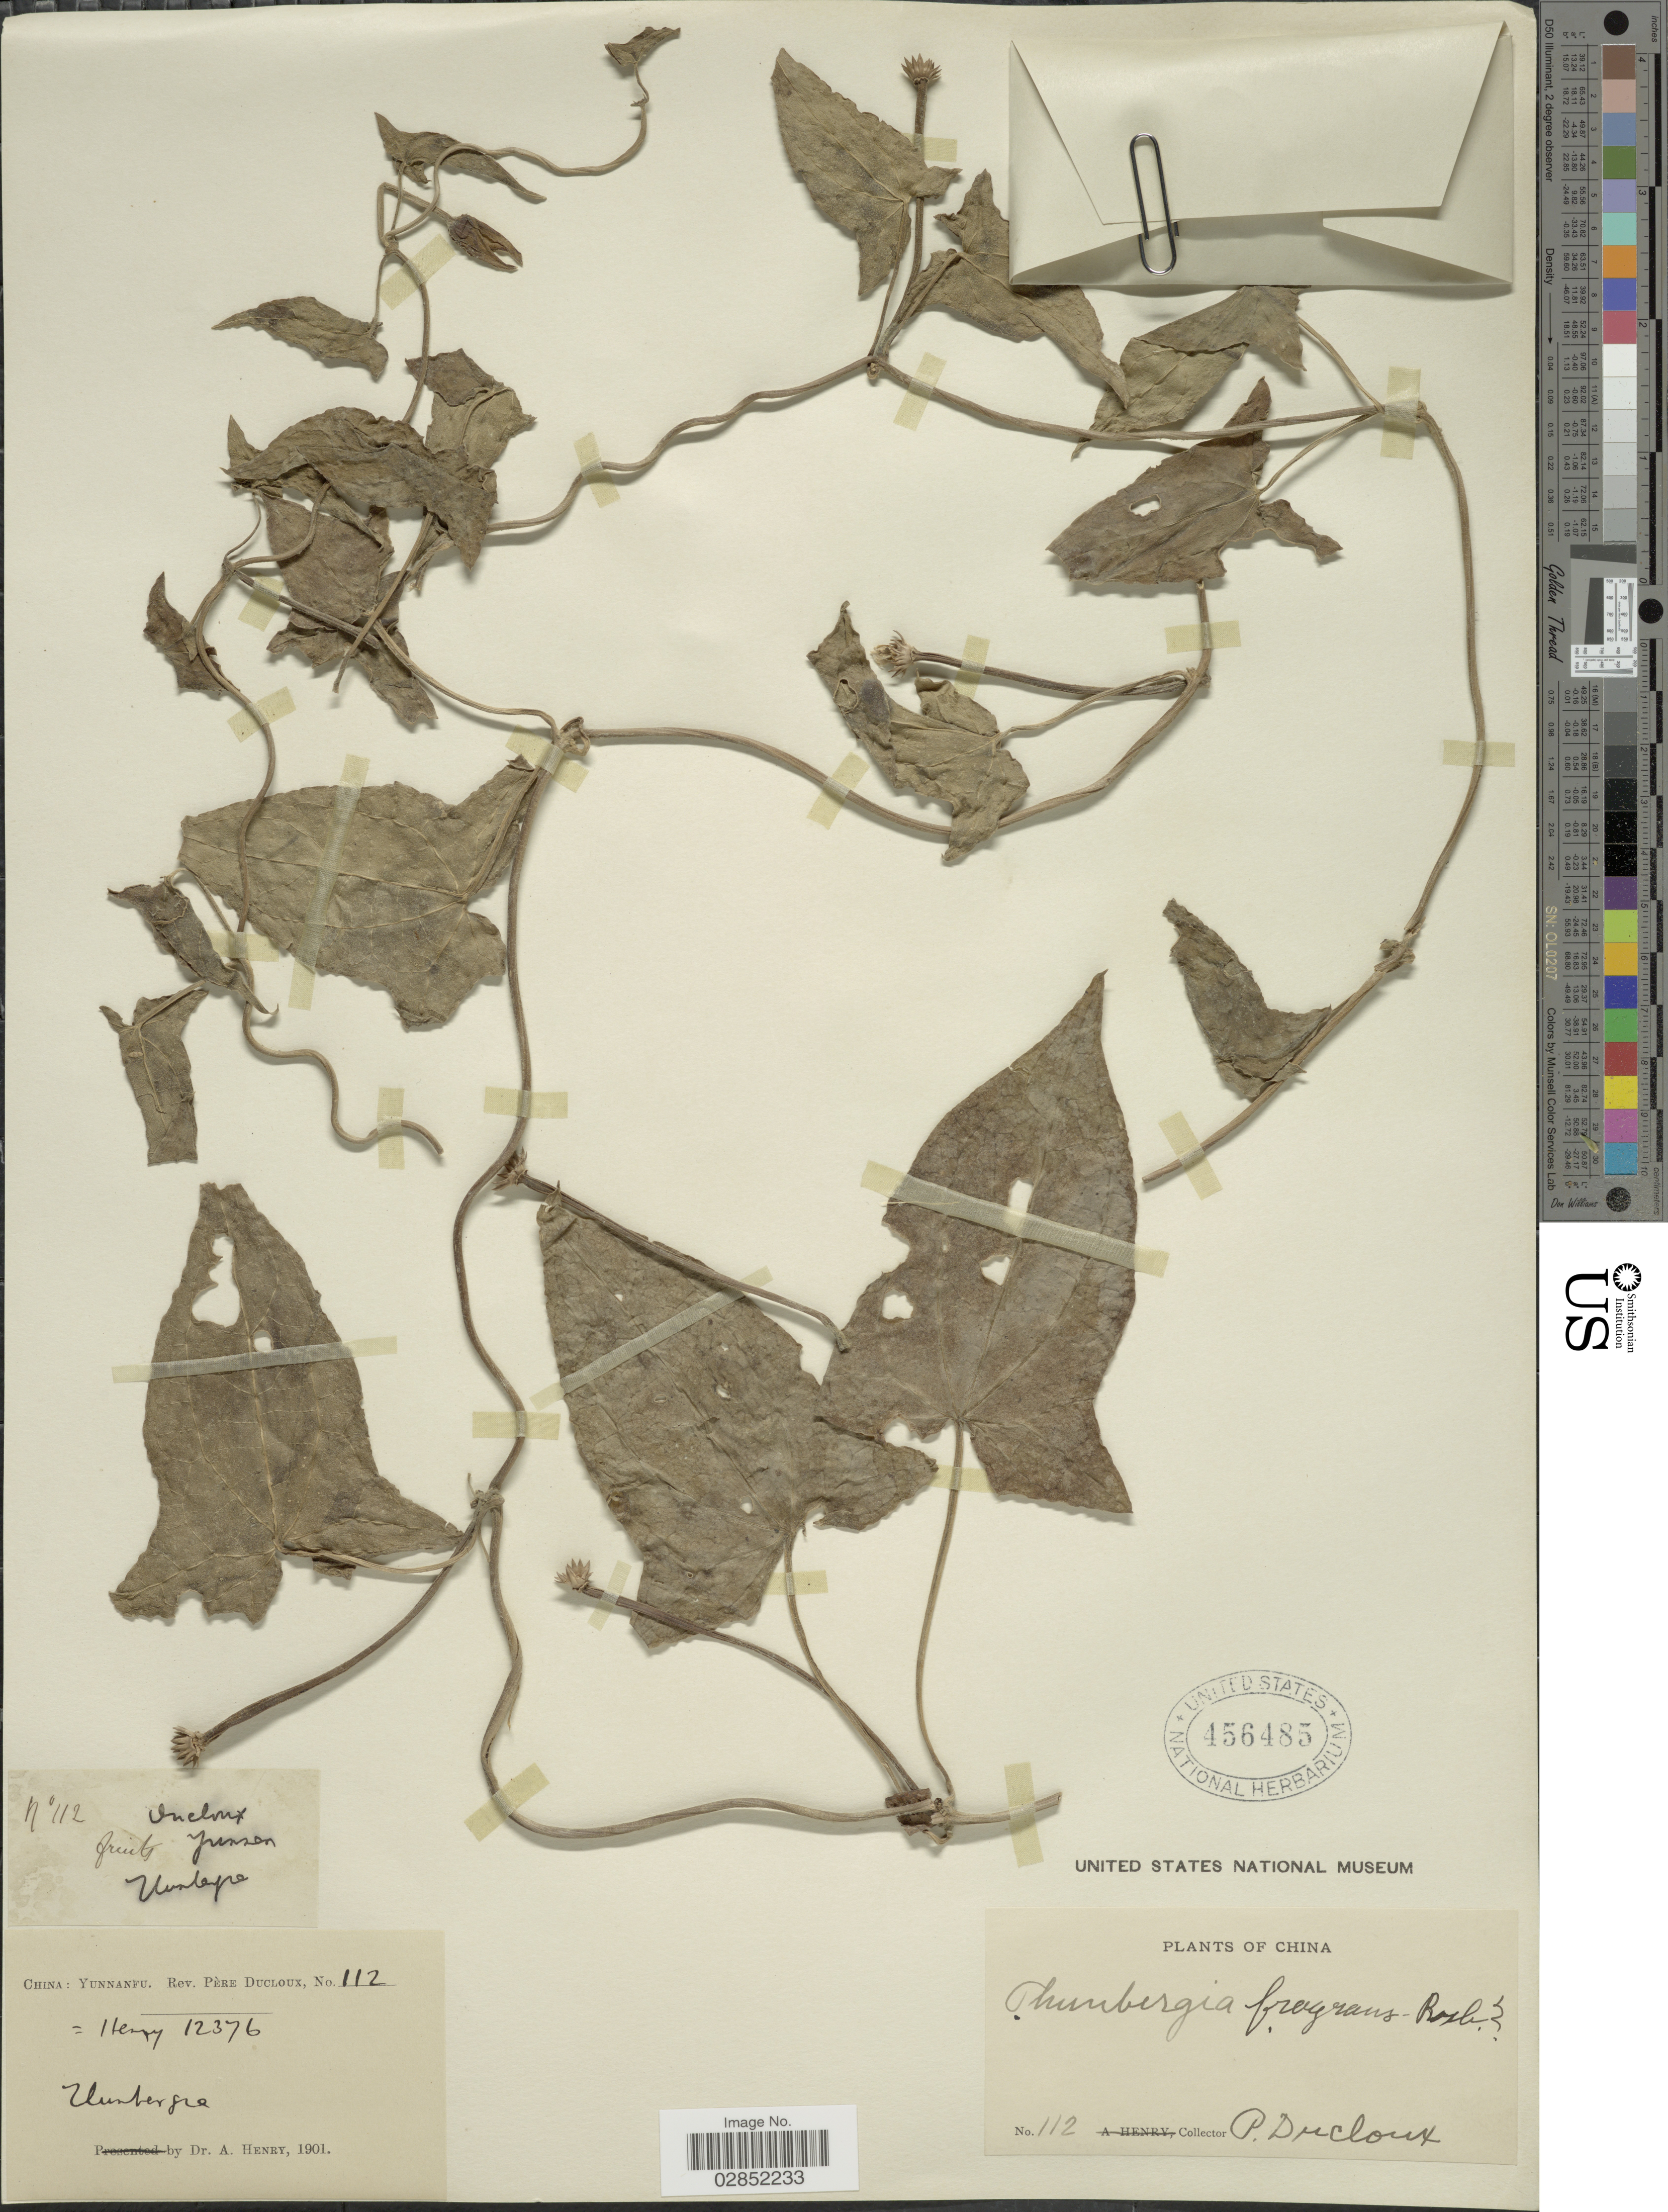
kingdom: Plantae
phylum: Tracheophyta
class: Magnoliopsida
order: Lamiales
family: Acanthaceae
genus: Thunbergia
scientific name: Thunbergia fragrans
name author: Roxb.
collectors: F. Ducloux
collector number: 112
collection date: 1901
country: China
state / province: Yunnan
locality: Yunnanfu.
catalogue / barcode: US 456485